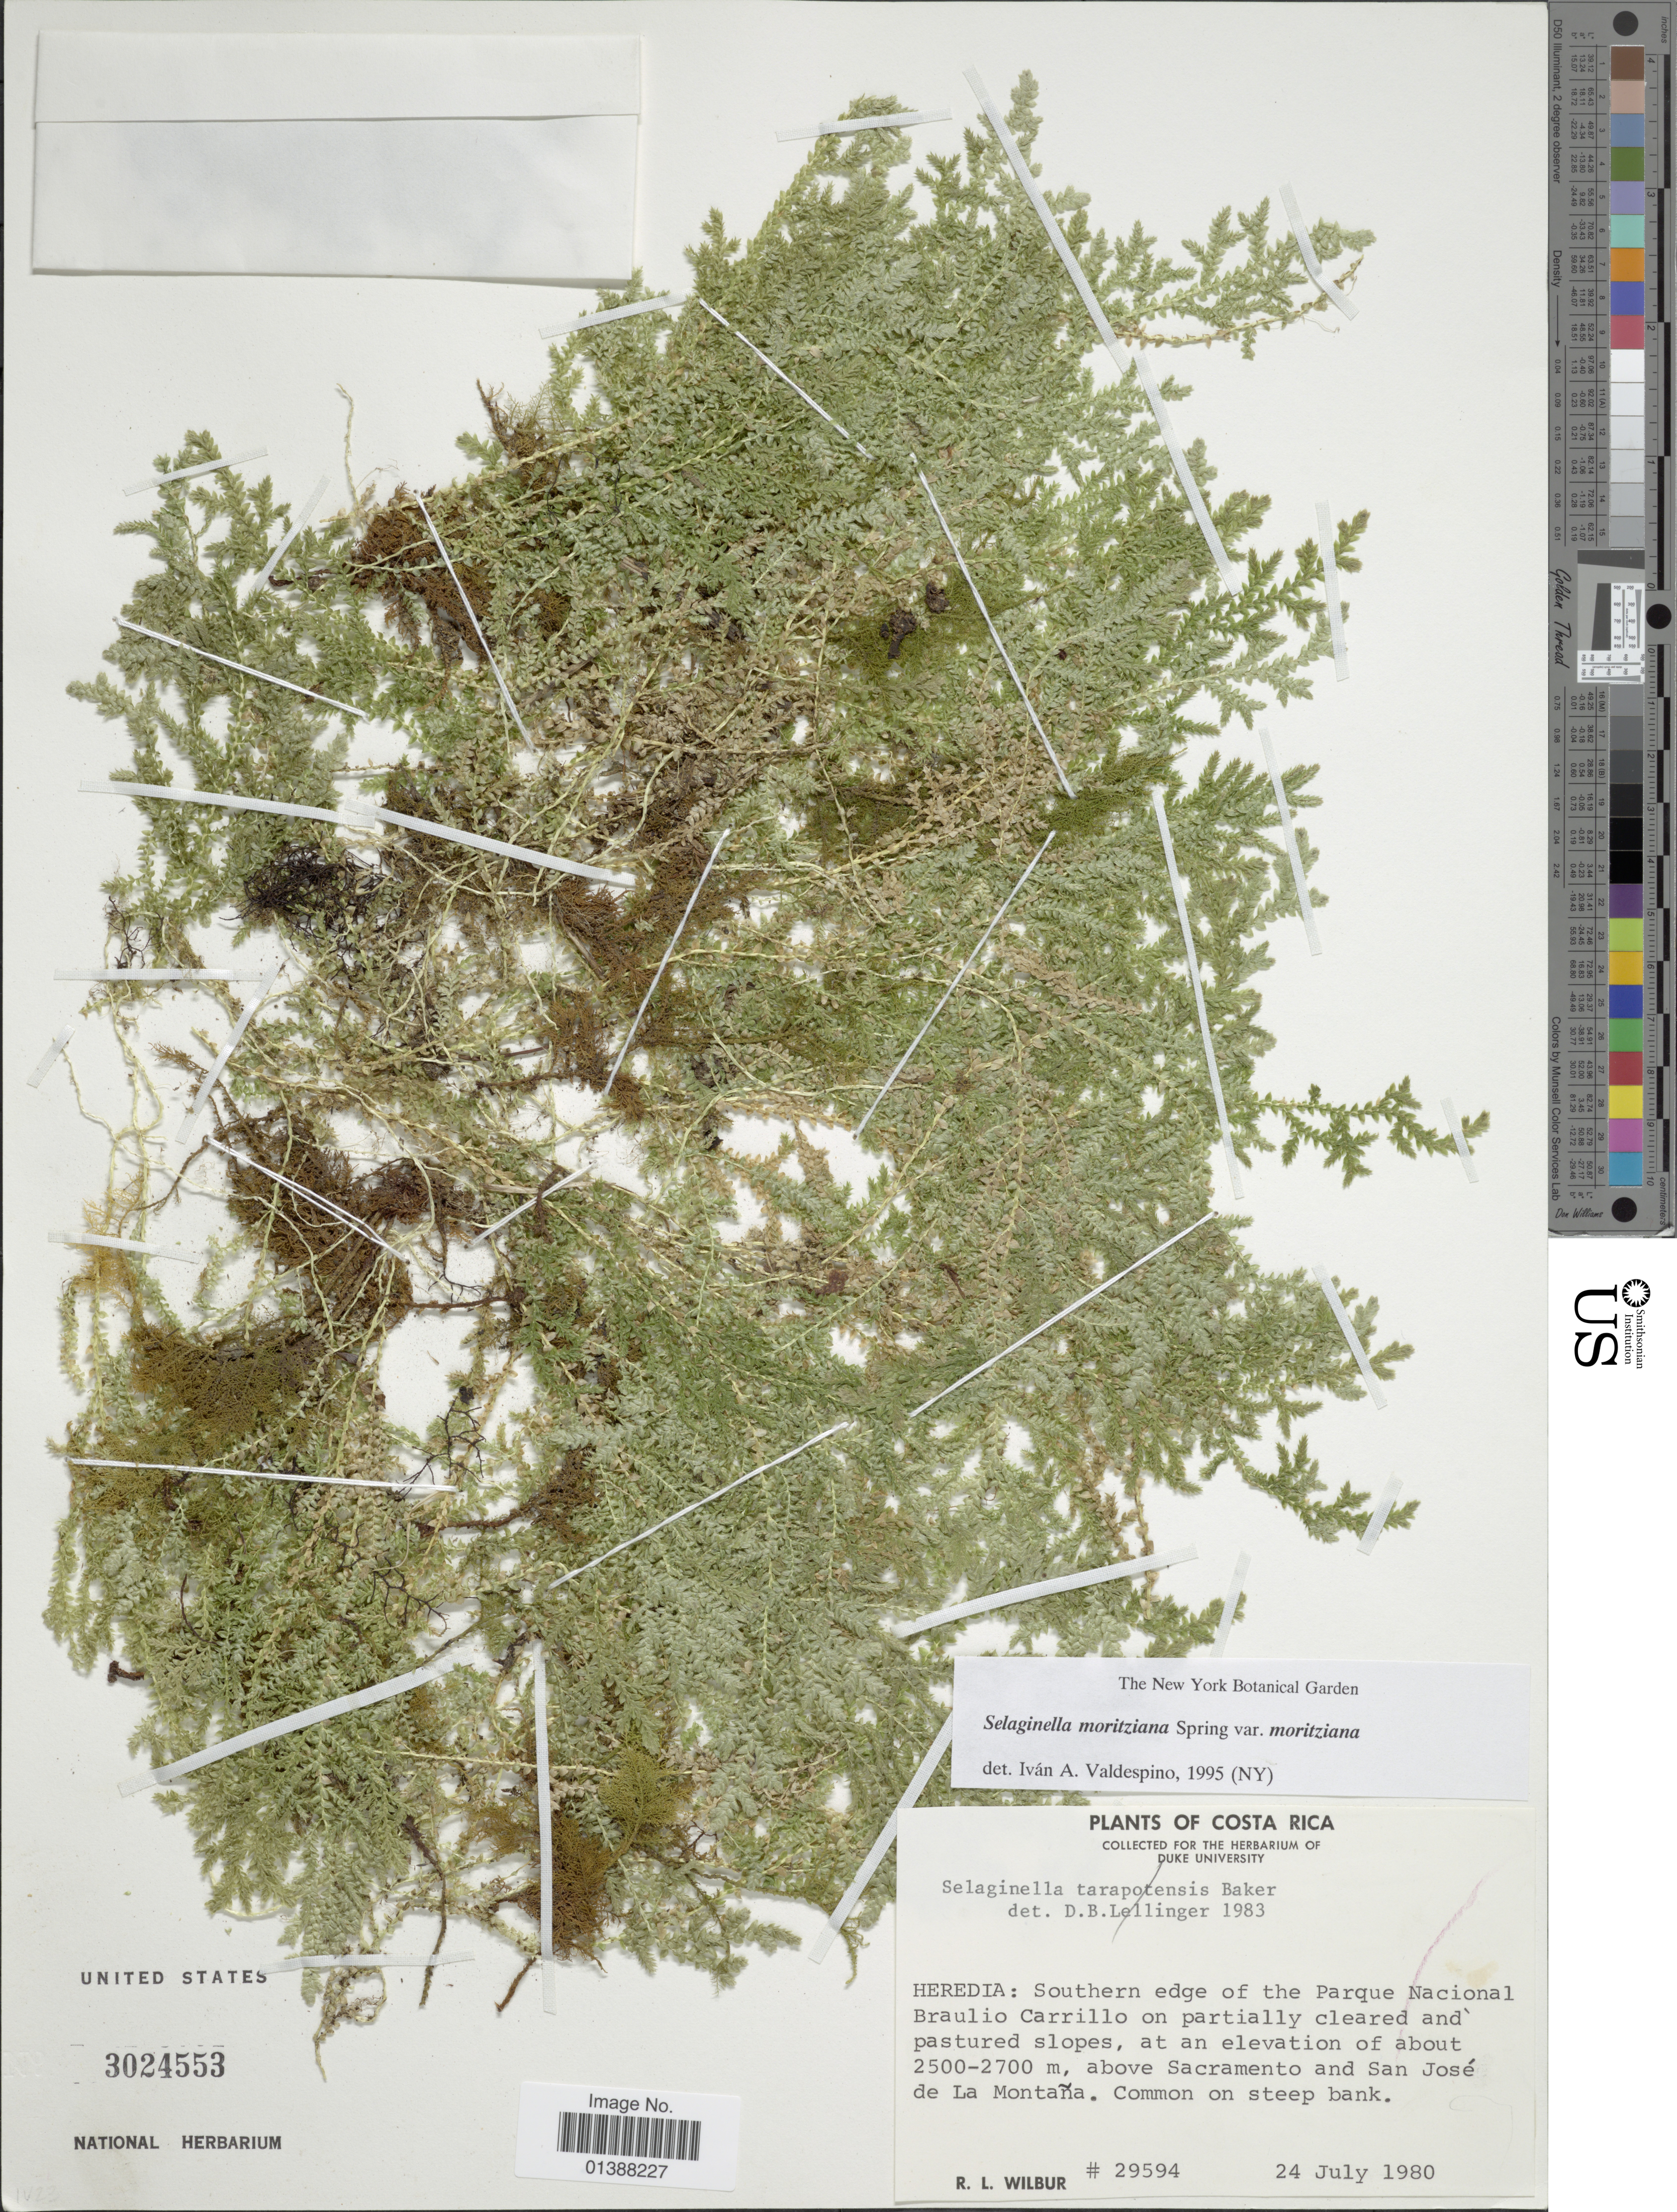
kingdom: Plantae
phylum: Tracheophyta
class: Lycopodiopsida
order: Selaginellales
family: Selaginellaceae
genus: Selaginella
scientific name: Selaginella moritziana var. moritziana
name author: Spring ex Klotzsch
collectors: R. L. Wilbur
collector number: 29594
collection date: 1980-07-24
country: Costa Rica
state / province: Heredia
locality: Southern edge of the Parque Nacional Braulio Carrillo on partially cleared and pastured slopes, above Sacramento and San José de La Montaña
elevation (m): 2500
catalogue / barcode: US 3024553